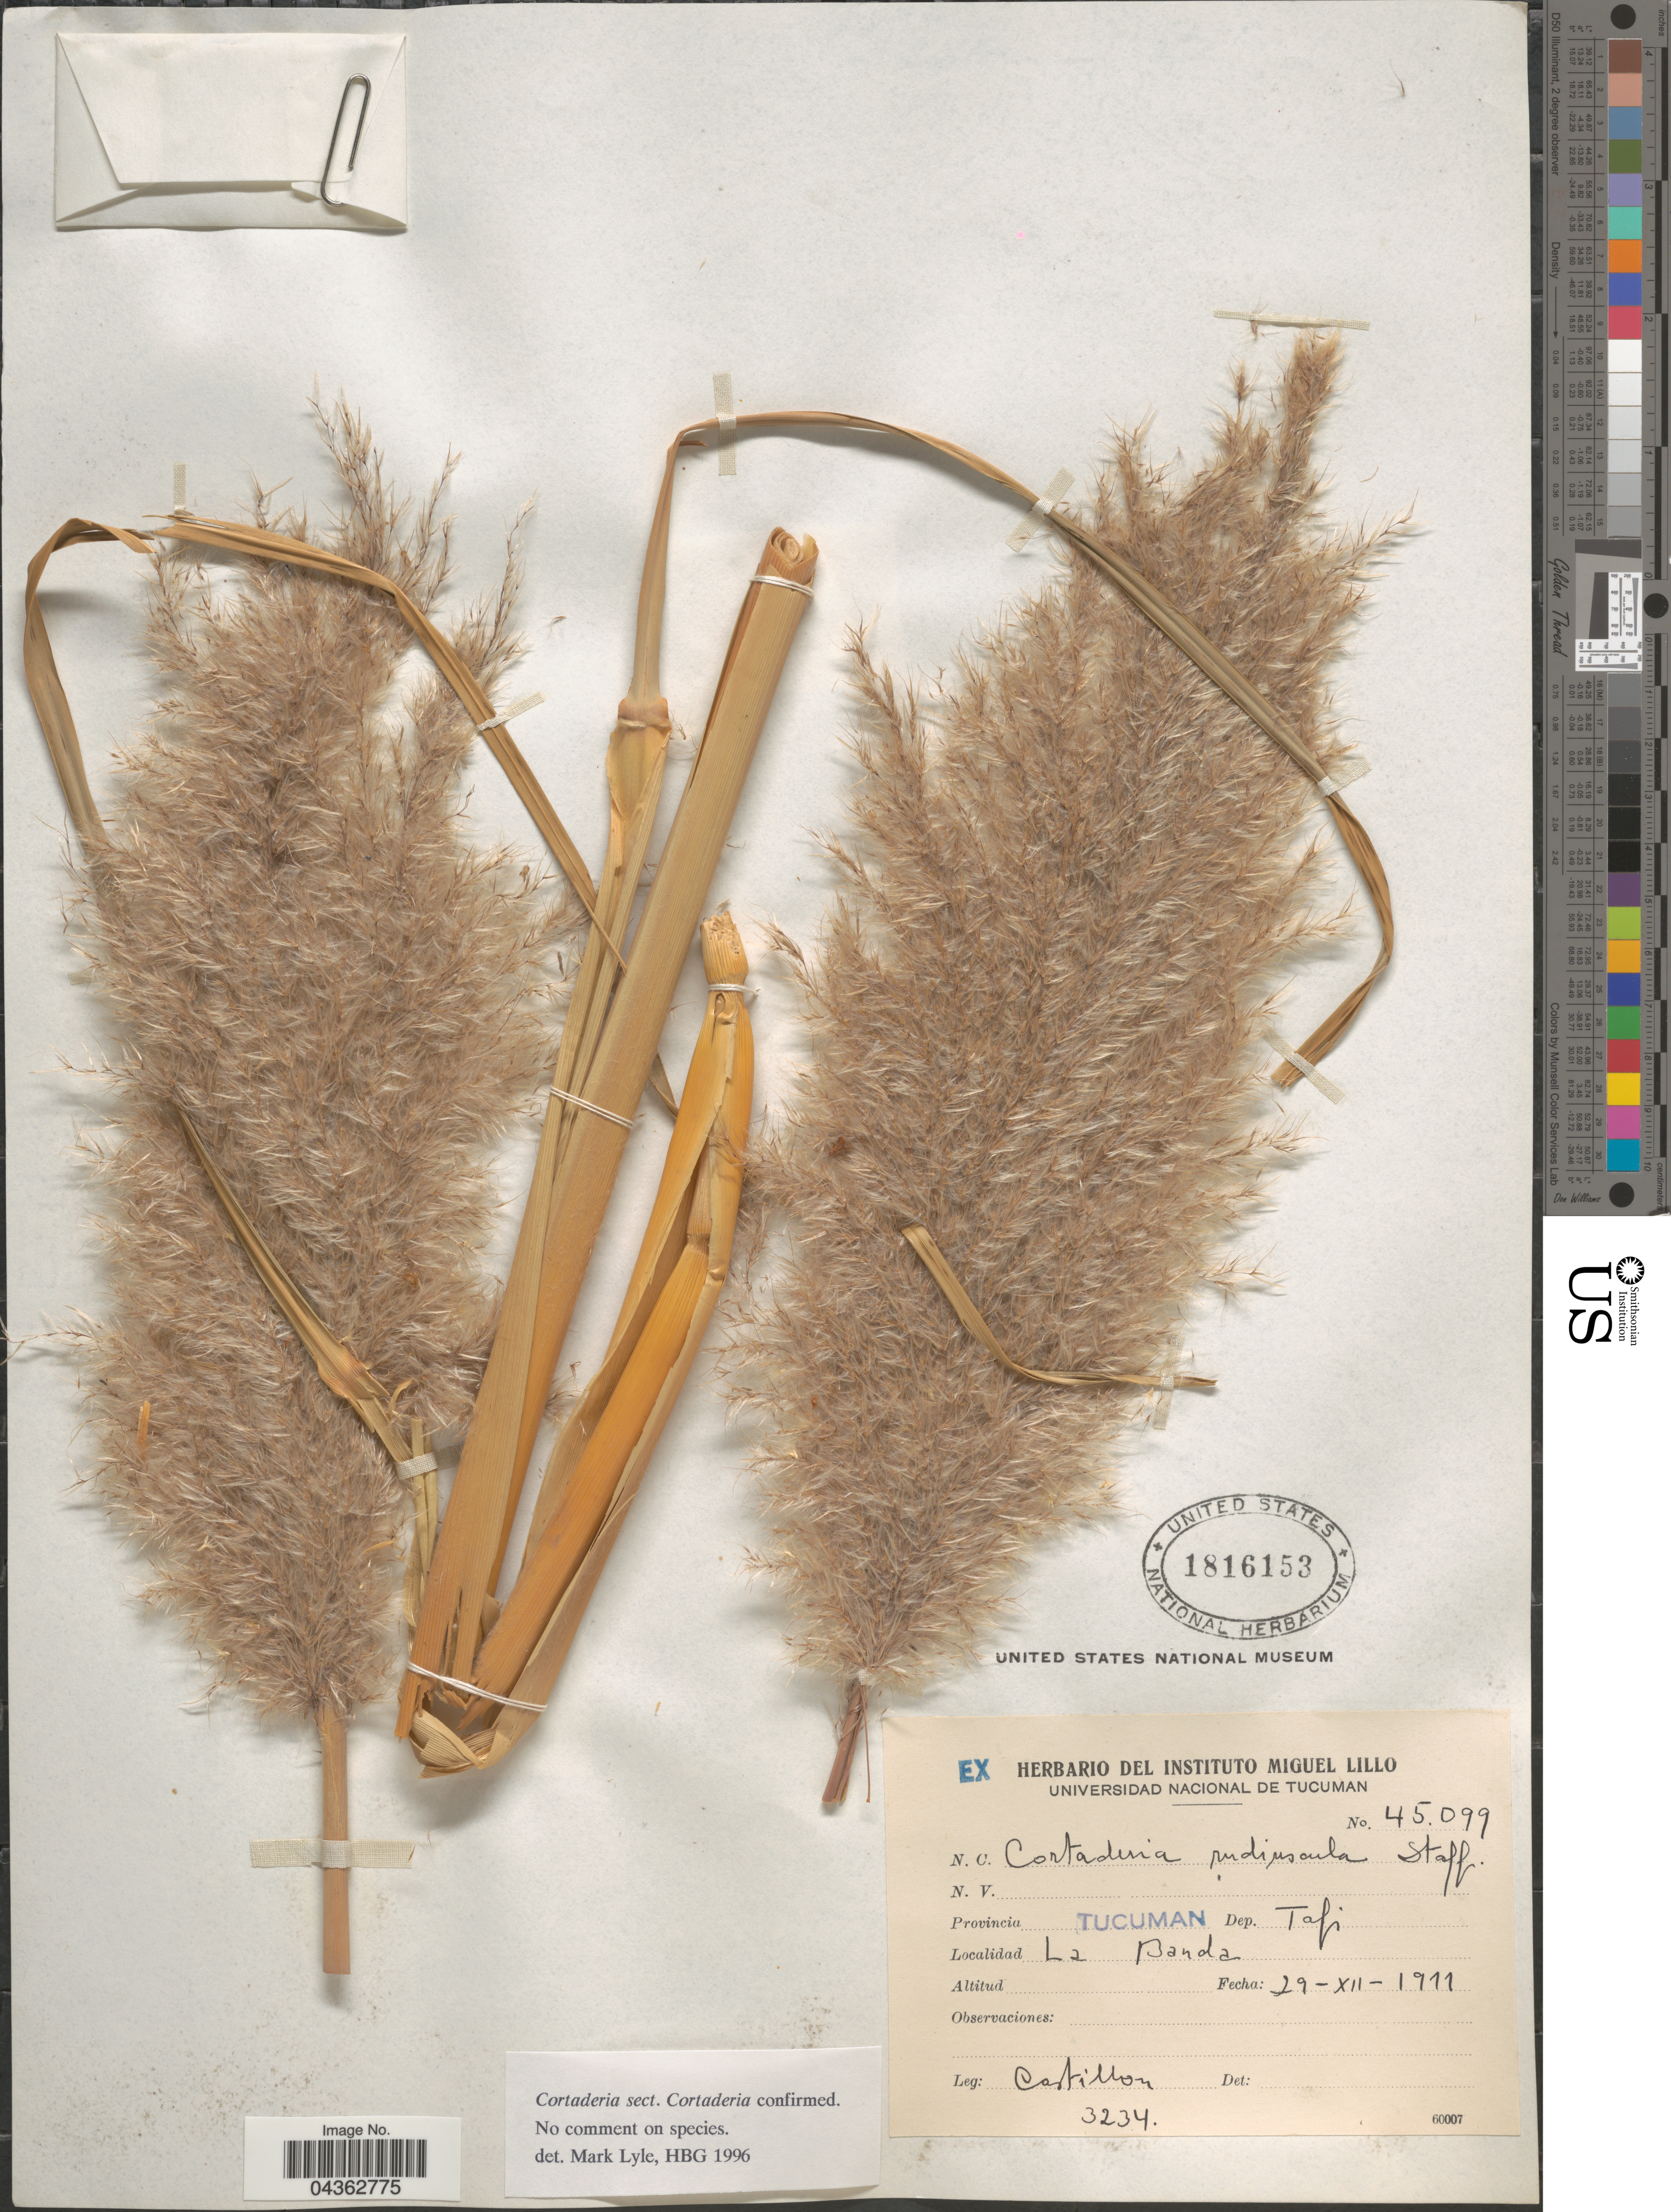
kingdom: Plantae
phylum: Tracheophyta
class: Liliopsida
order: Poales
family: Poaceae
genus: Cortaderia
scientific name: Cortaderia rudiuscula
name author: Stapf in Gardner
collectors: Castillon, --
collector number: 3234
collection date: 1911-12-29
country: Argentina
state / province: Tucuman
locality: Dep. Tafi. La Banda.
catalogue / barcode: US 1816153